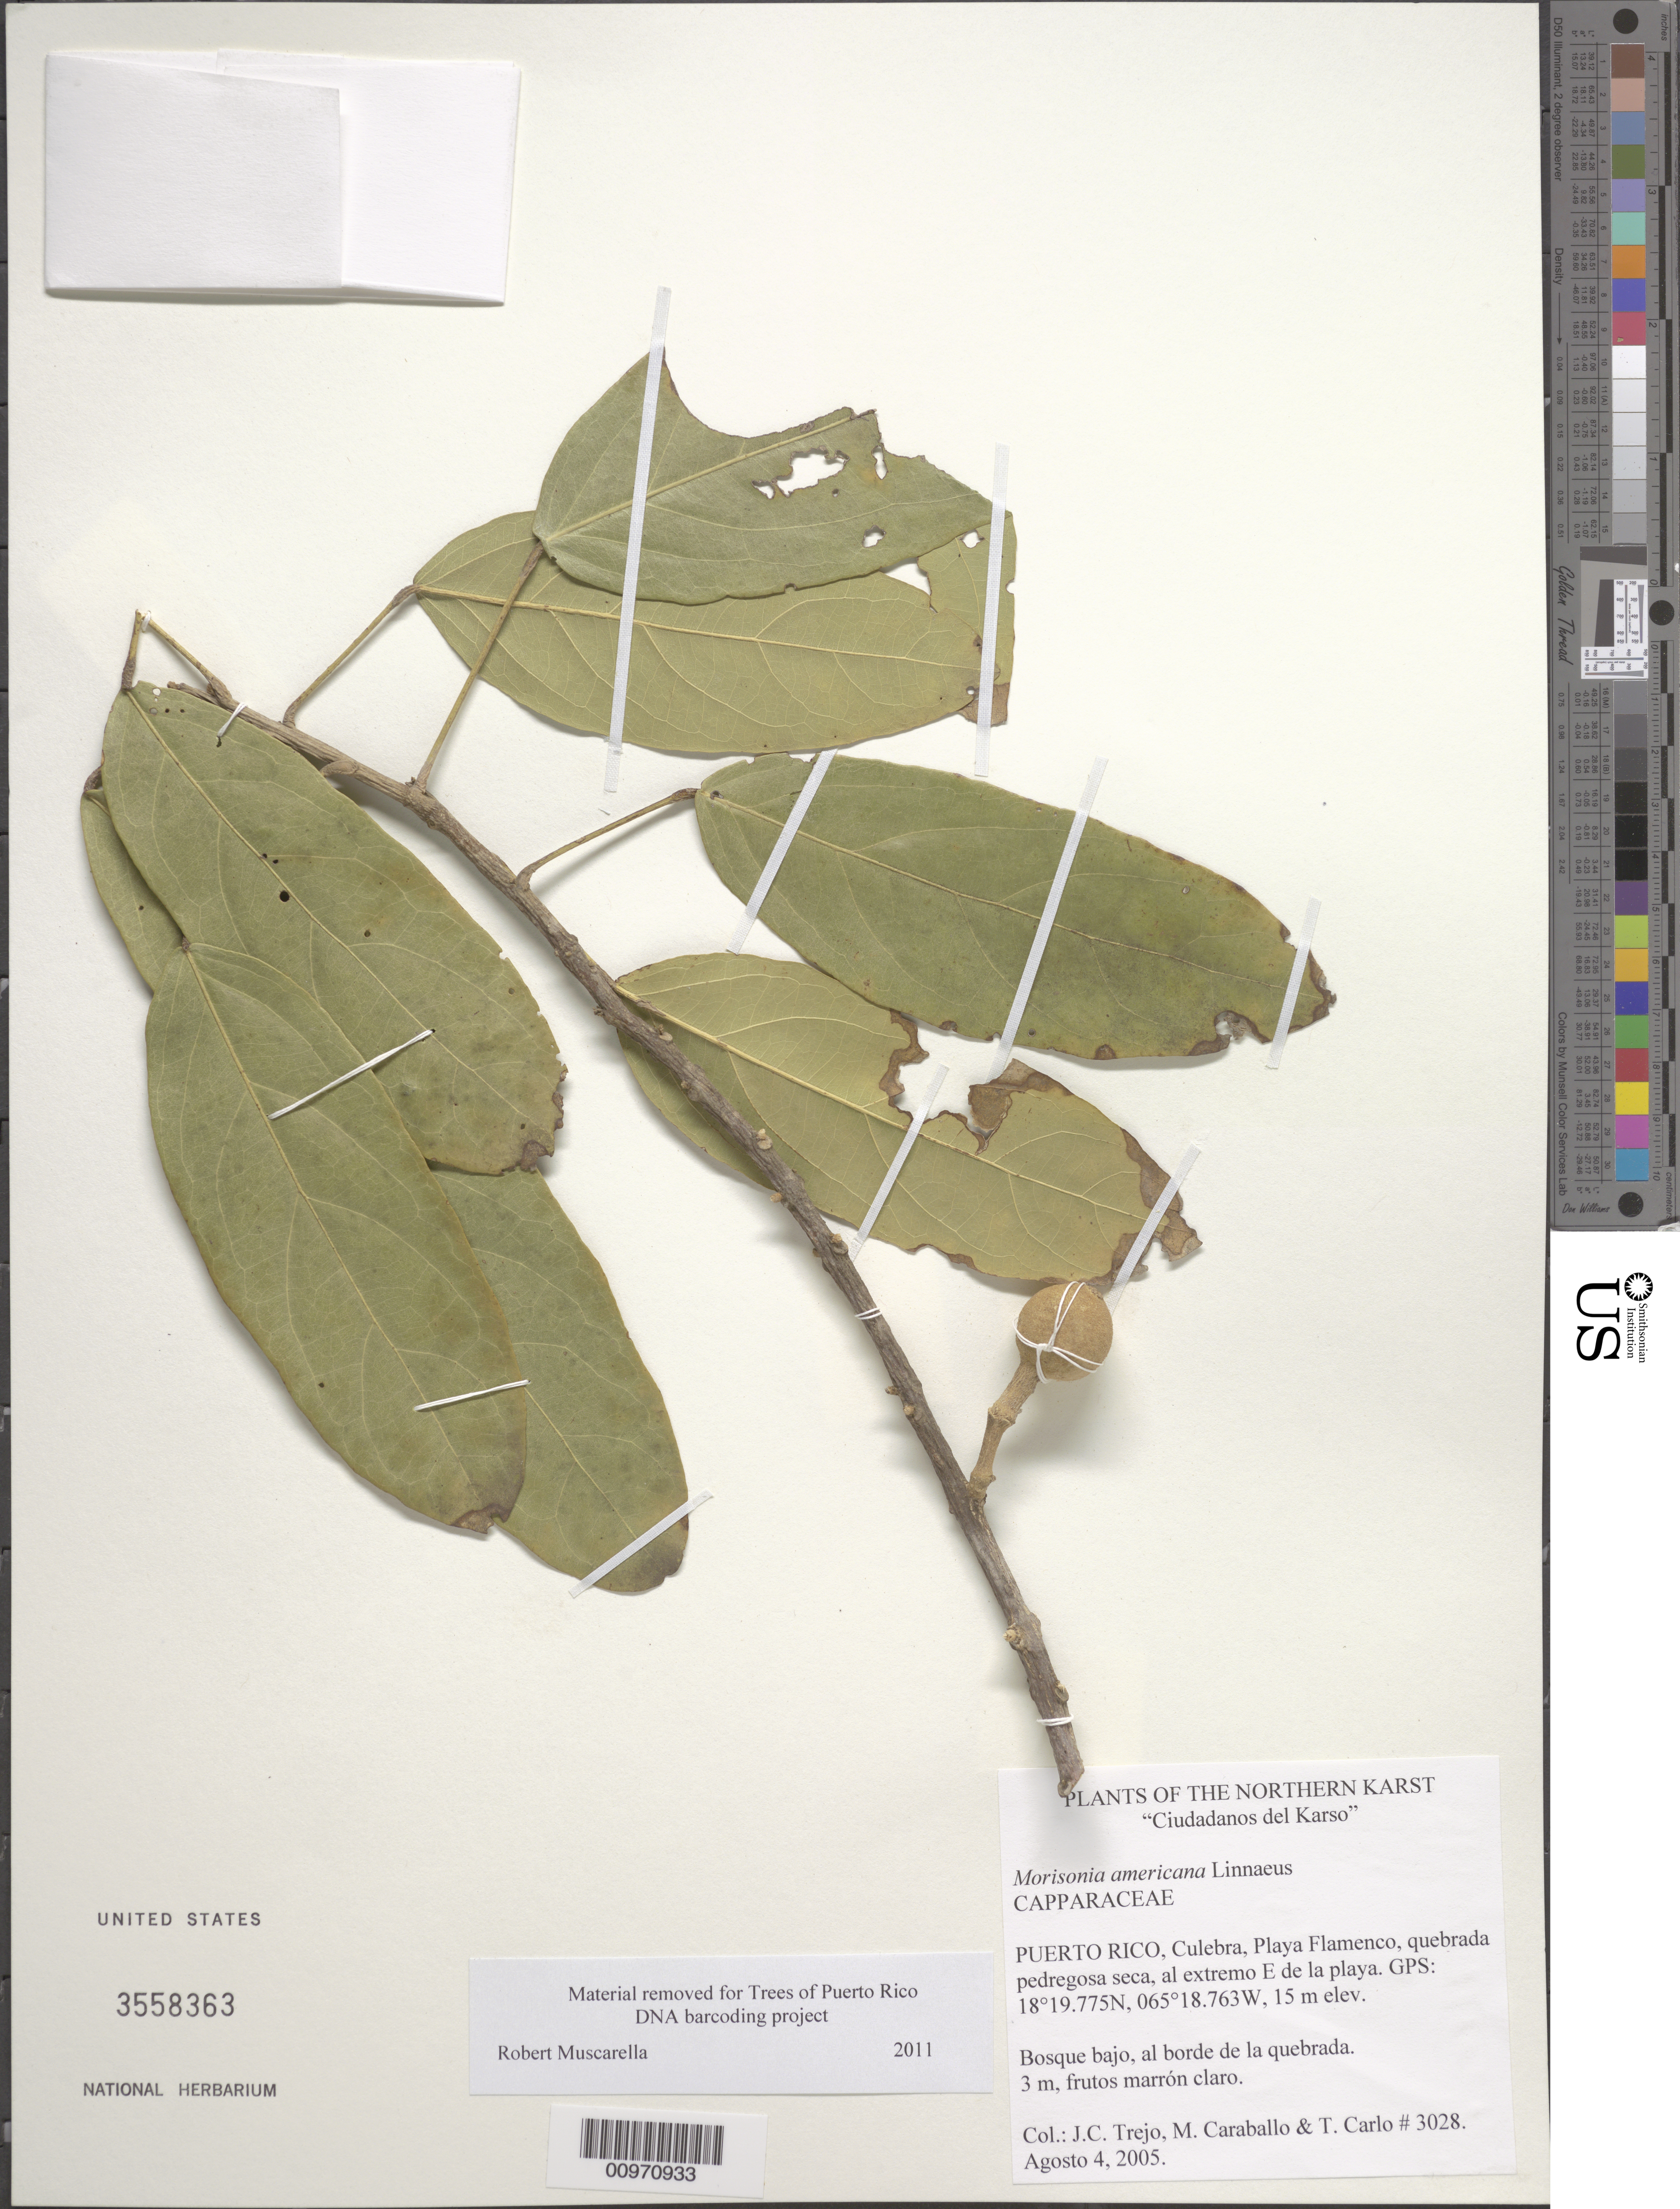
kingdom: Plantae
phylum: Tracheophyta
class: Magnoliopsida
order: Brassicales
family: Capparaceae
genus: Morisonia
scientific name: Morisonia americana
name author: L.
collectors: J. C. Trejo-Torres, M. Caraballo-Ortiz & T. Carlo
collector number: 3028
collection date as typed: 04 Aug 2005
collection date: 2005-08-04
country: Puerto Rico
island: Culebra I.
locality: Culebra, Playa Flamenco, quebrada pedregosa seca, al extremo E de la playa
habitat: Bosque bajo, al borde de la quebrada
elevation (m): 15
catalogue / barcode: US 3558363